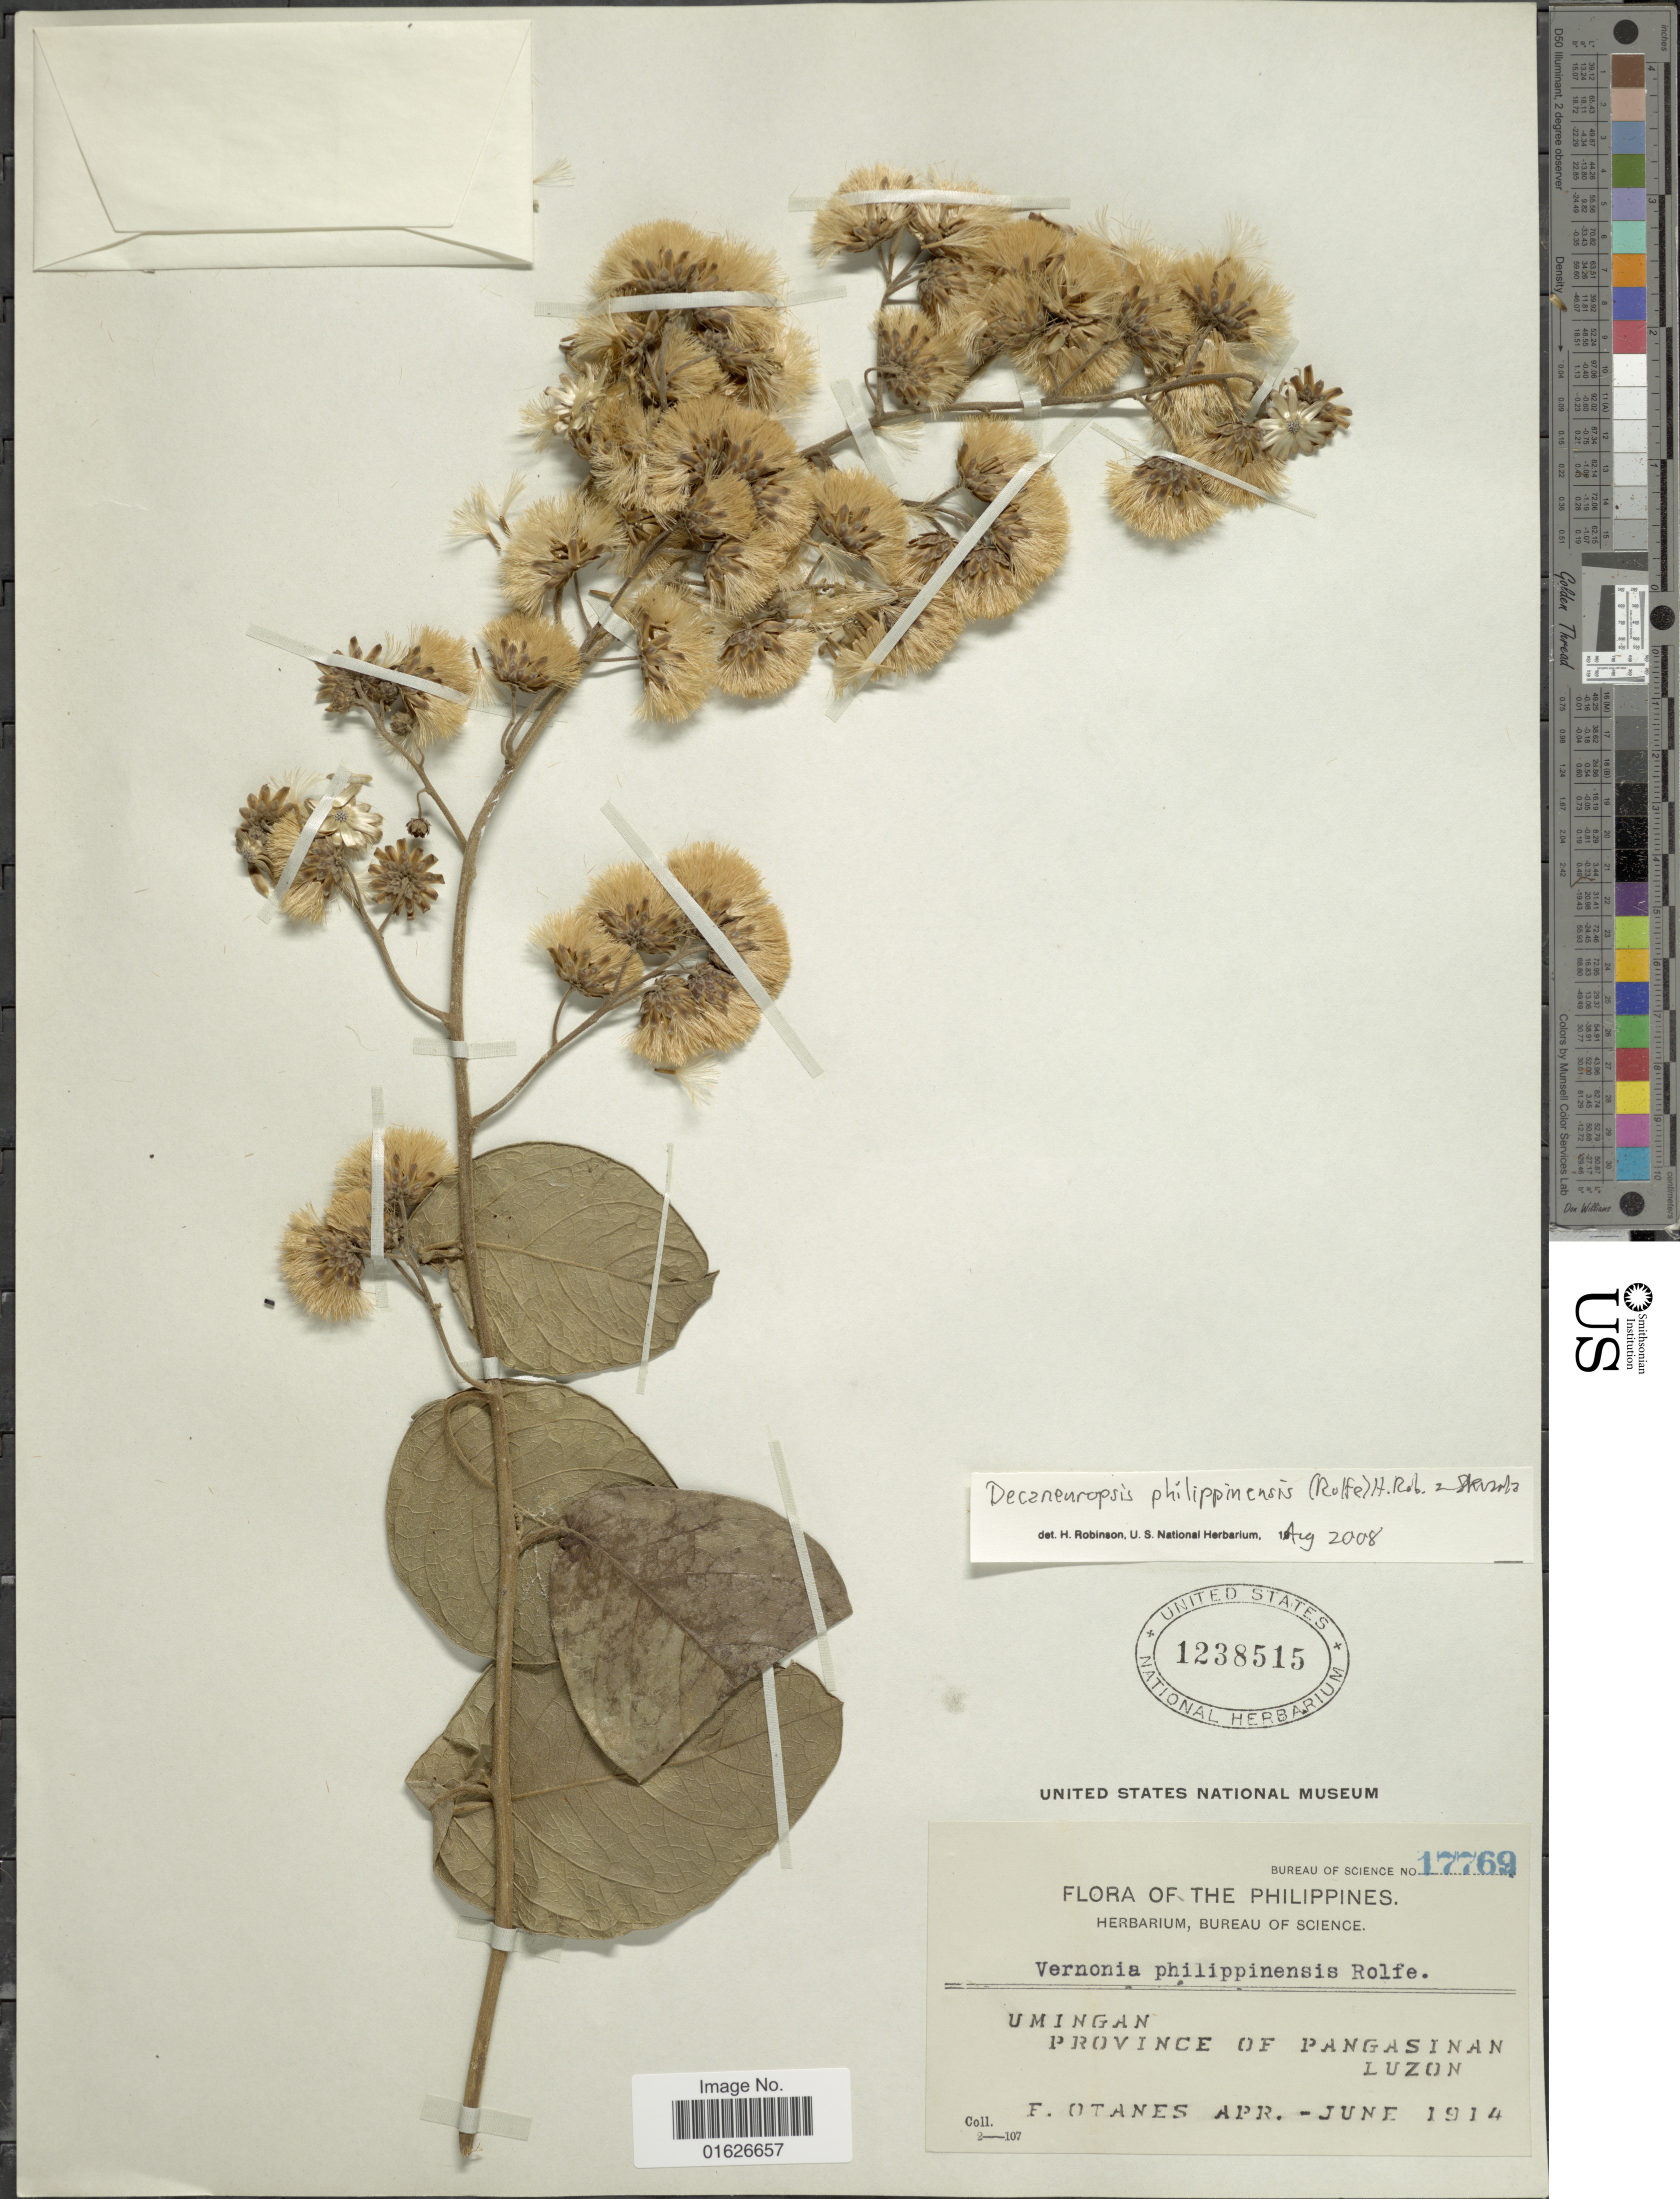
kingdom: Plantae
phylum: Tracheophyta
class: Magnoliopsida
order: Asterales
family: Asteraceae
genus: Decaneuropsis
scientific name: Decaneuropsis philippinensis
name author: (Rolfe) H. Rob. & Skvarla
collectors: F. Q. Otanes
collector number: Bureau of Science 17769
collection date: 1914-04/1914-06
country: Philippines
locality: Umingan, Province of Pangasinan, Luzon.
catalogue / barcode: US 1238515